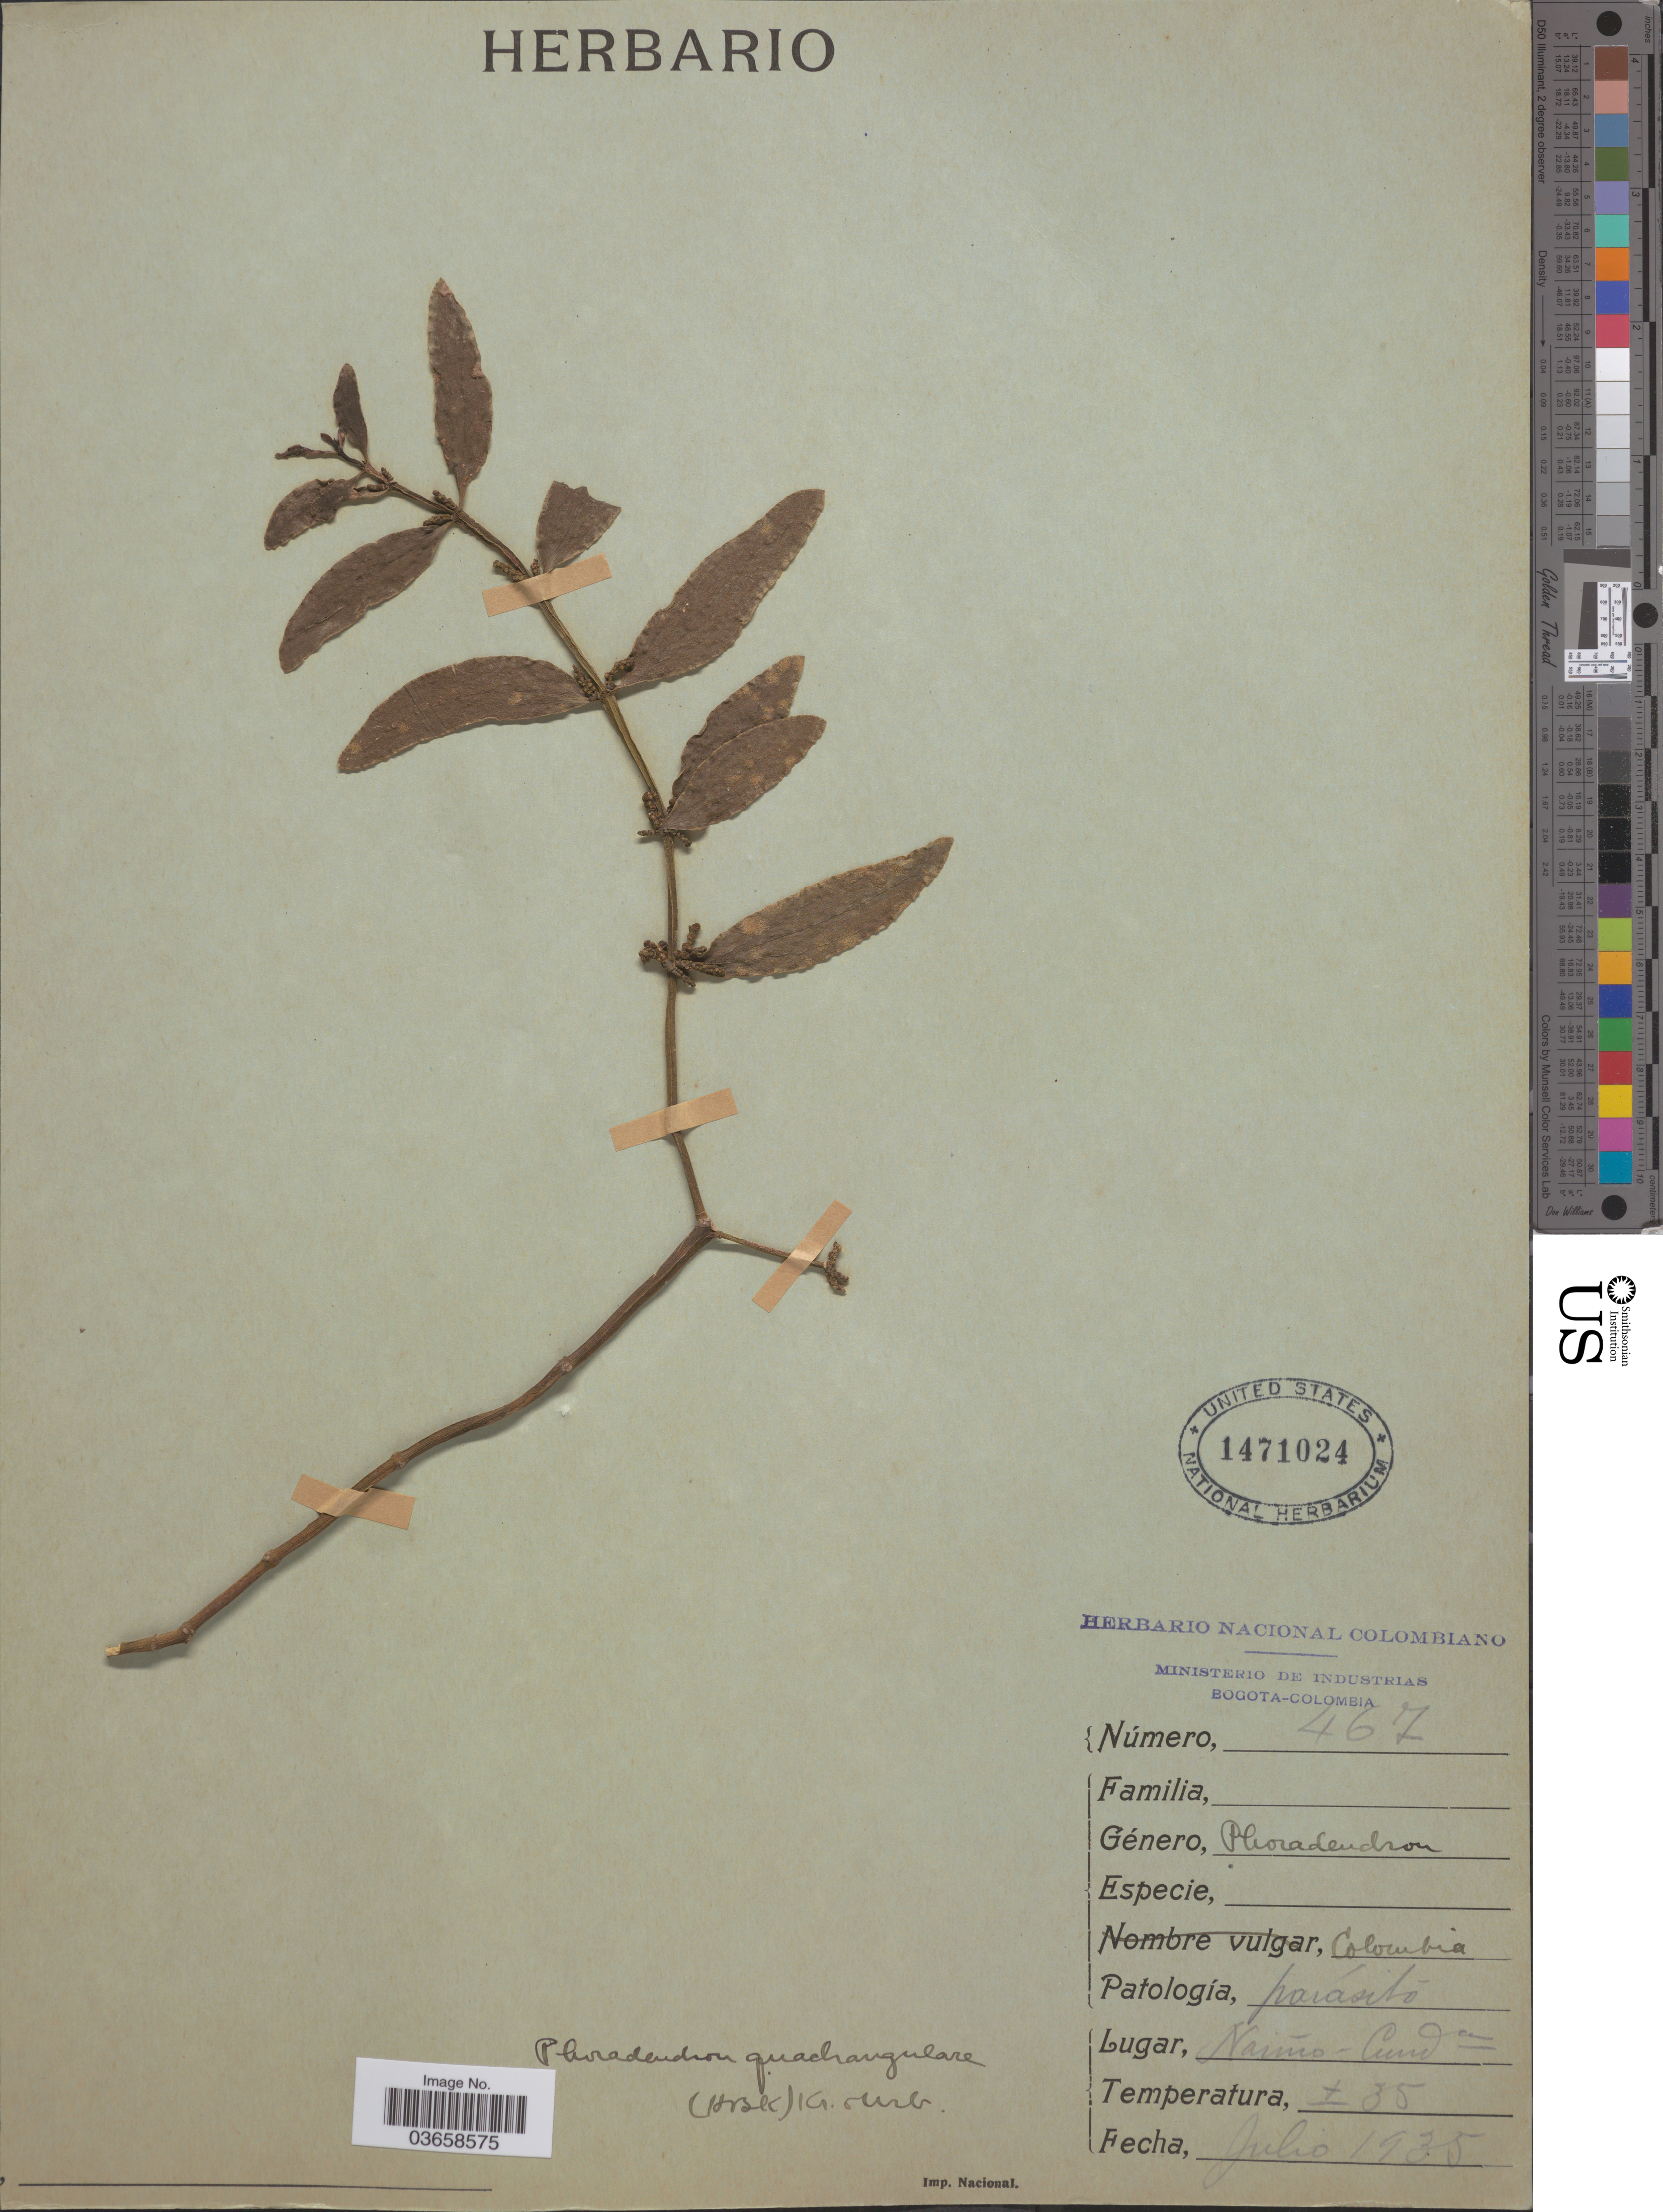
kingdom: Plantae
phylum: Tracheophyta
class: Magnoliopsida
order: Santalales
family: Viscaceae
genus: Phoradendron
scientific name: Phoradendron quadrangulare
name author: (Kunth) Griseb.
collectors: ex Herb. Nacional de Colombiano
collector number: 467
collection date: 1935-07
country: Colombia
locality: Nariño - Cundca.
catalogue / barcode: US 1471024